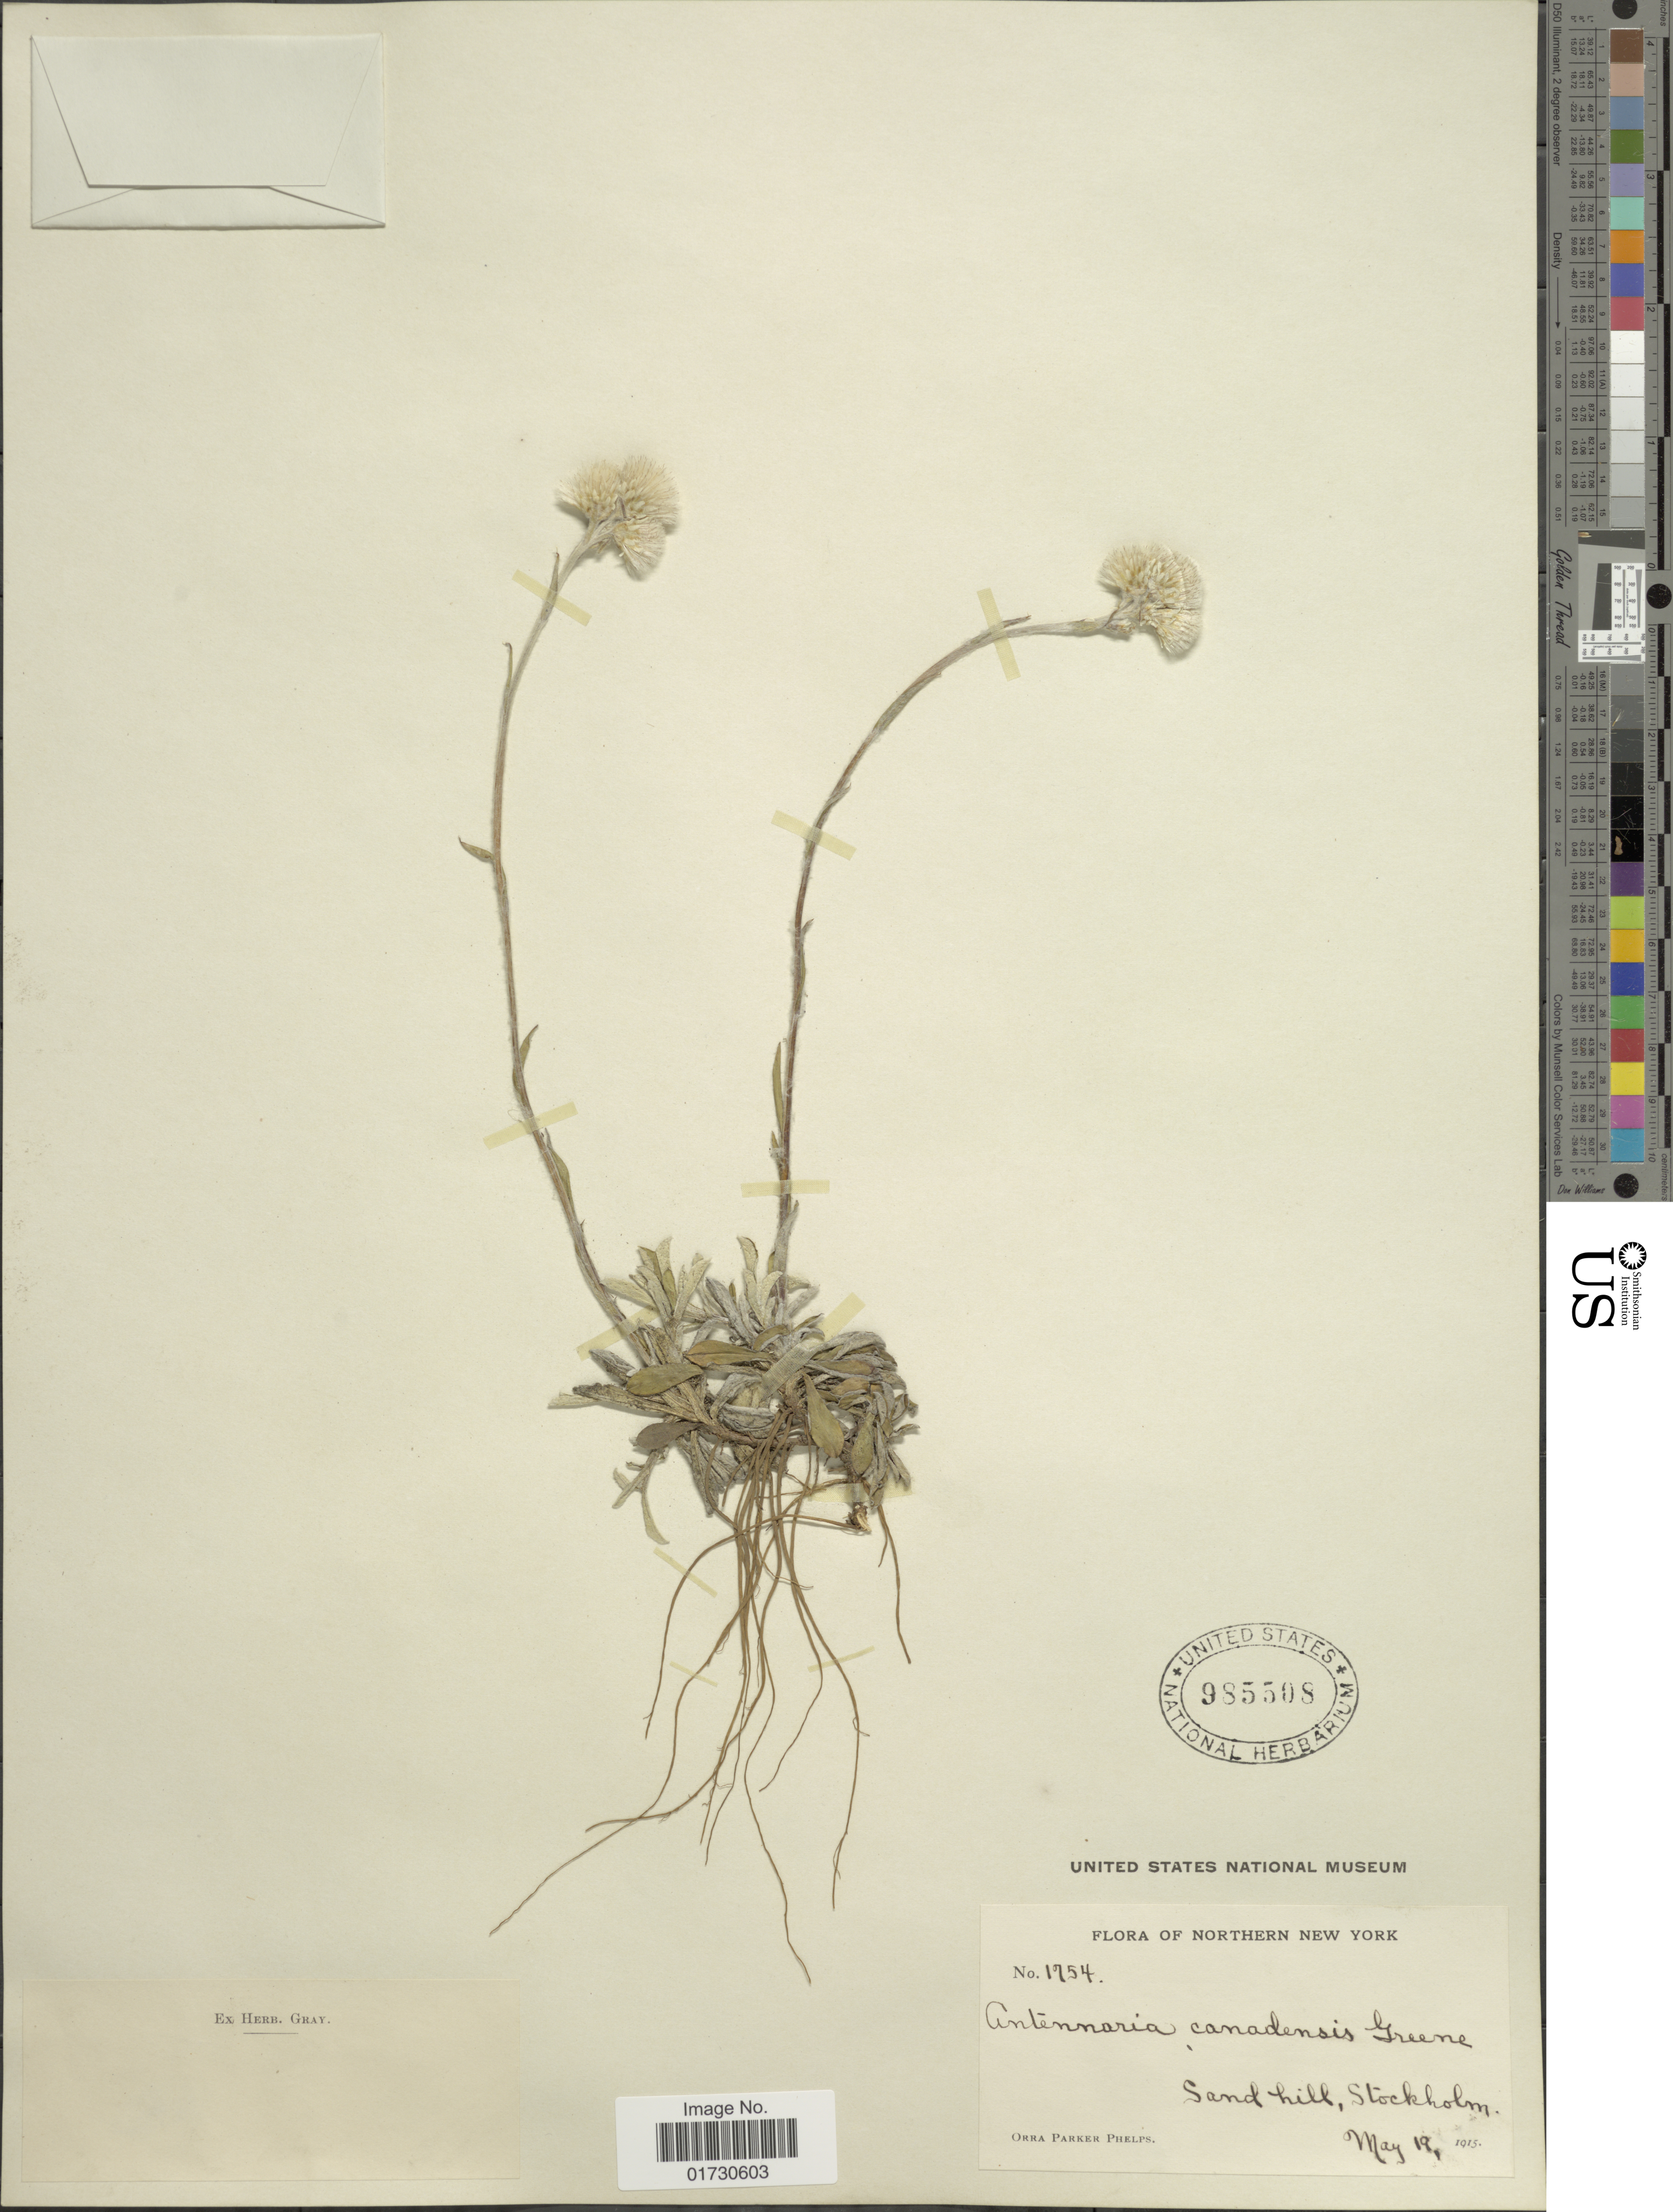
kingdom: Plantae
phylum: Tracheophyta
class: Magnoliopsida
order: Asterales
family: Asteraceae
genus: Antennaria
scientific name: Antennaria canadensis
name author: Greene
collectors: O. P. Phelps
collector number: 1754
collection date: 1915-05-19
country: United States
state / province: New York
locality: Northern New York, Sand Hill, Stockholm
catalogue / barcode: US 985508